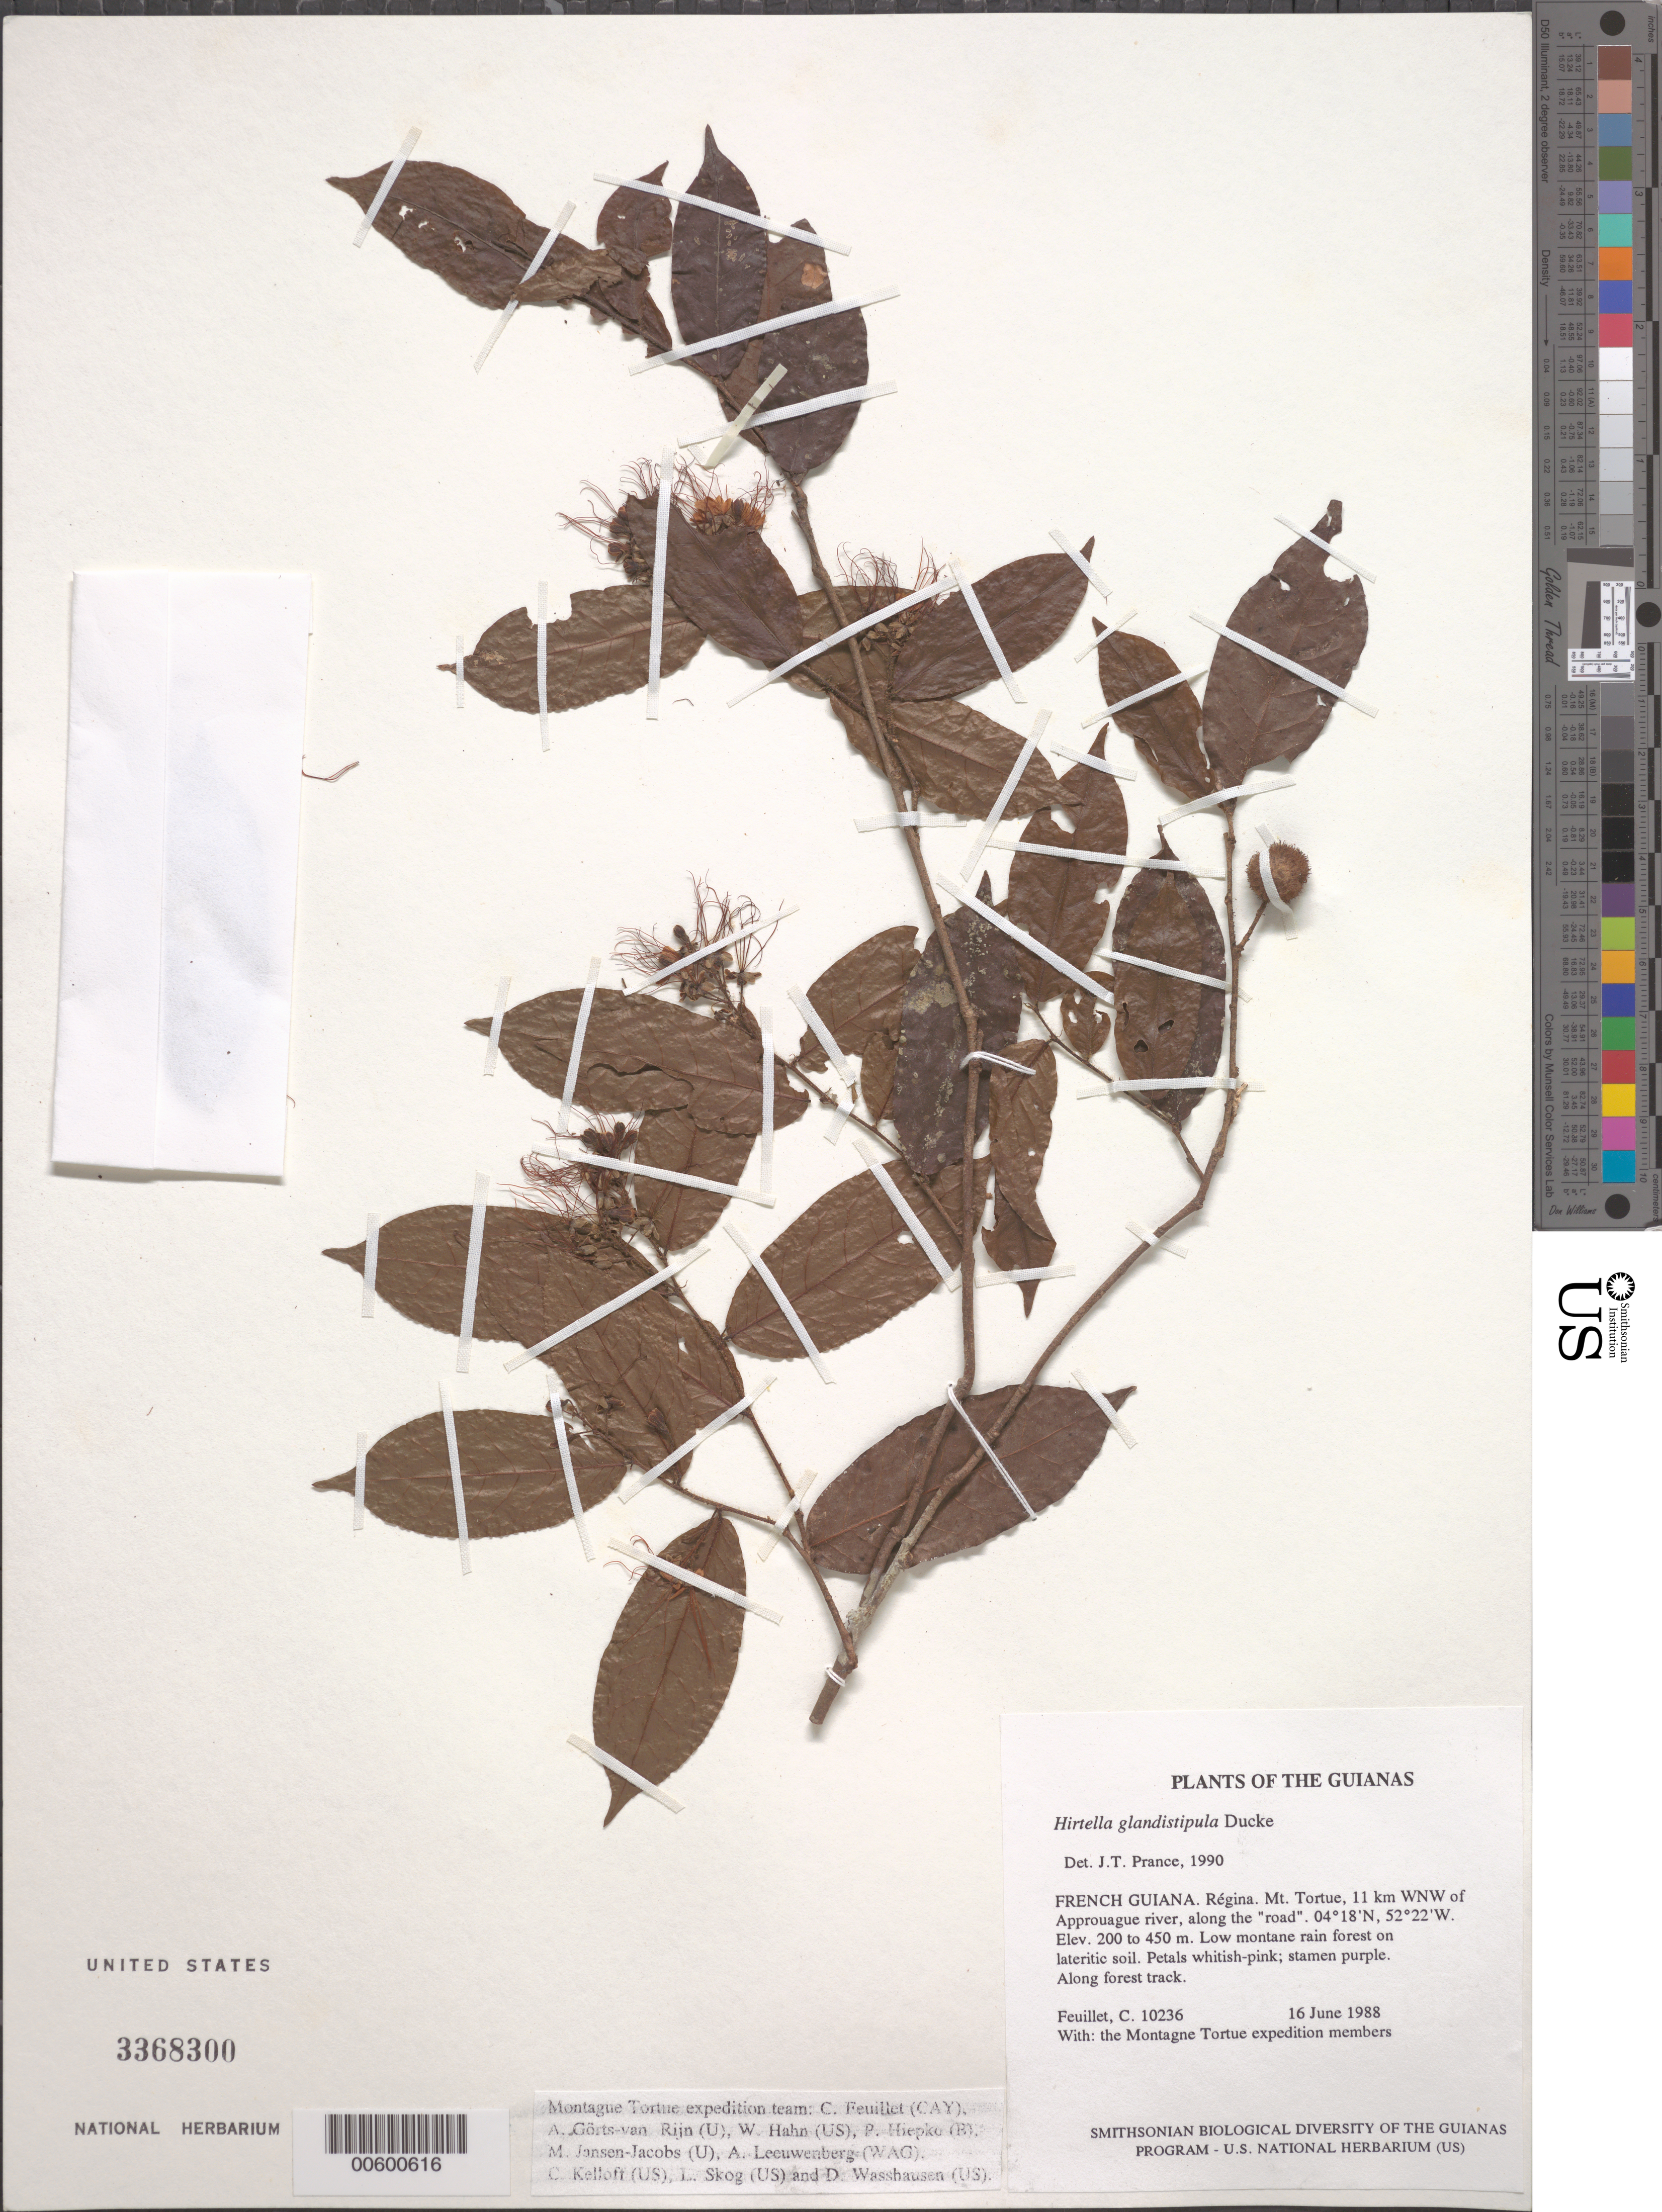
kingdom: Plantae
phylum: Tracheophyta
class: Magnoliopsida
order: Malpighiales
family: Chrysobalanaceae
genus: Hirtella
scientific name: Hirtella glandistipula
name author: Ducke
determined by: Prance, G. T.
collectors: C. Feuillet & Montagne Torte Exped. members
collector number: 10236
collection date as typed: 16 June 1988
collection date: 1988-06-16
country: French Guiana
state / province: Cayenne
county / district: Regina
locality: Mt. Tortue, 11 km WNW of Approuague river, along the "road"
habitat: Low montane rain forest on lateritic soil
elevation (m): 200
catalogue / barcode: US 3368300